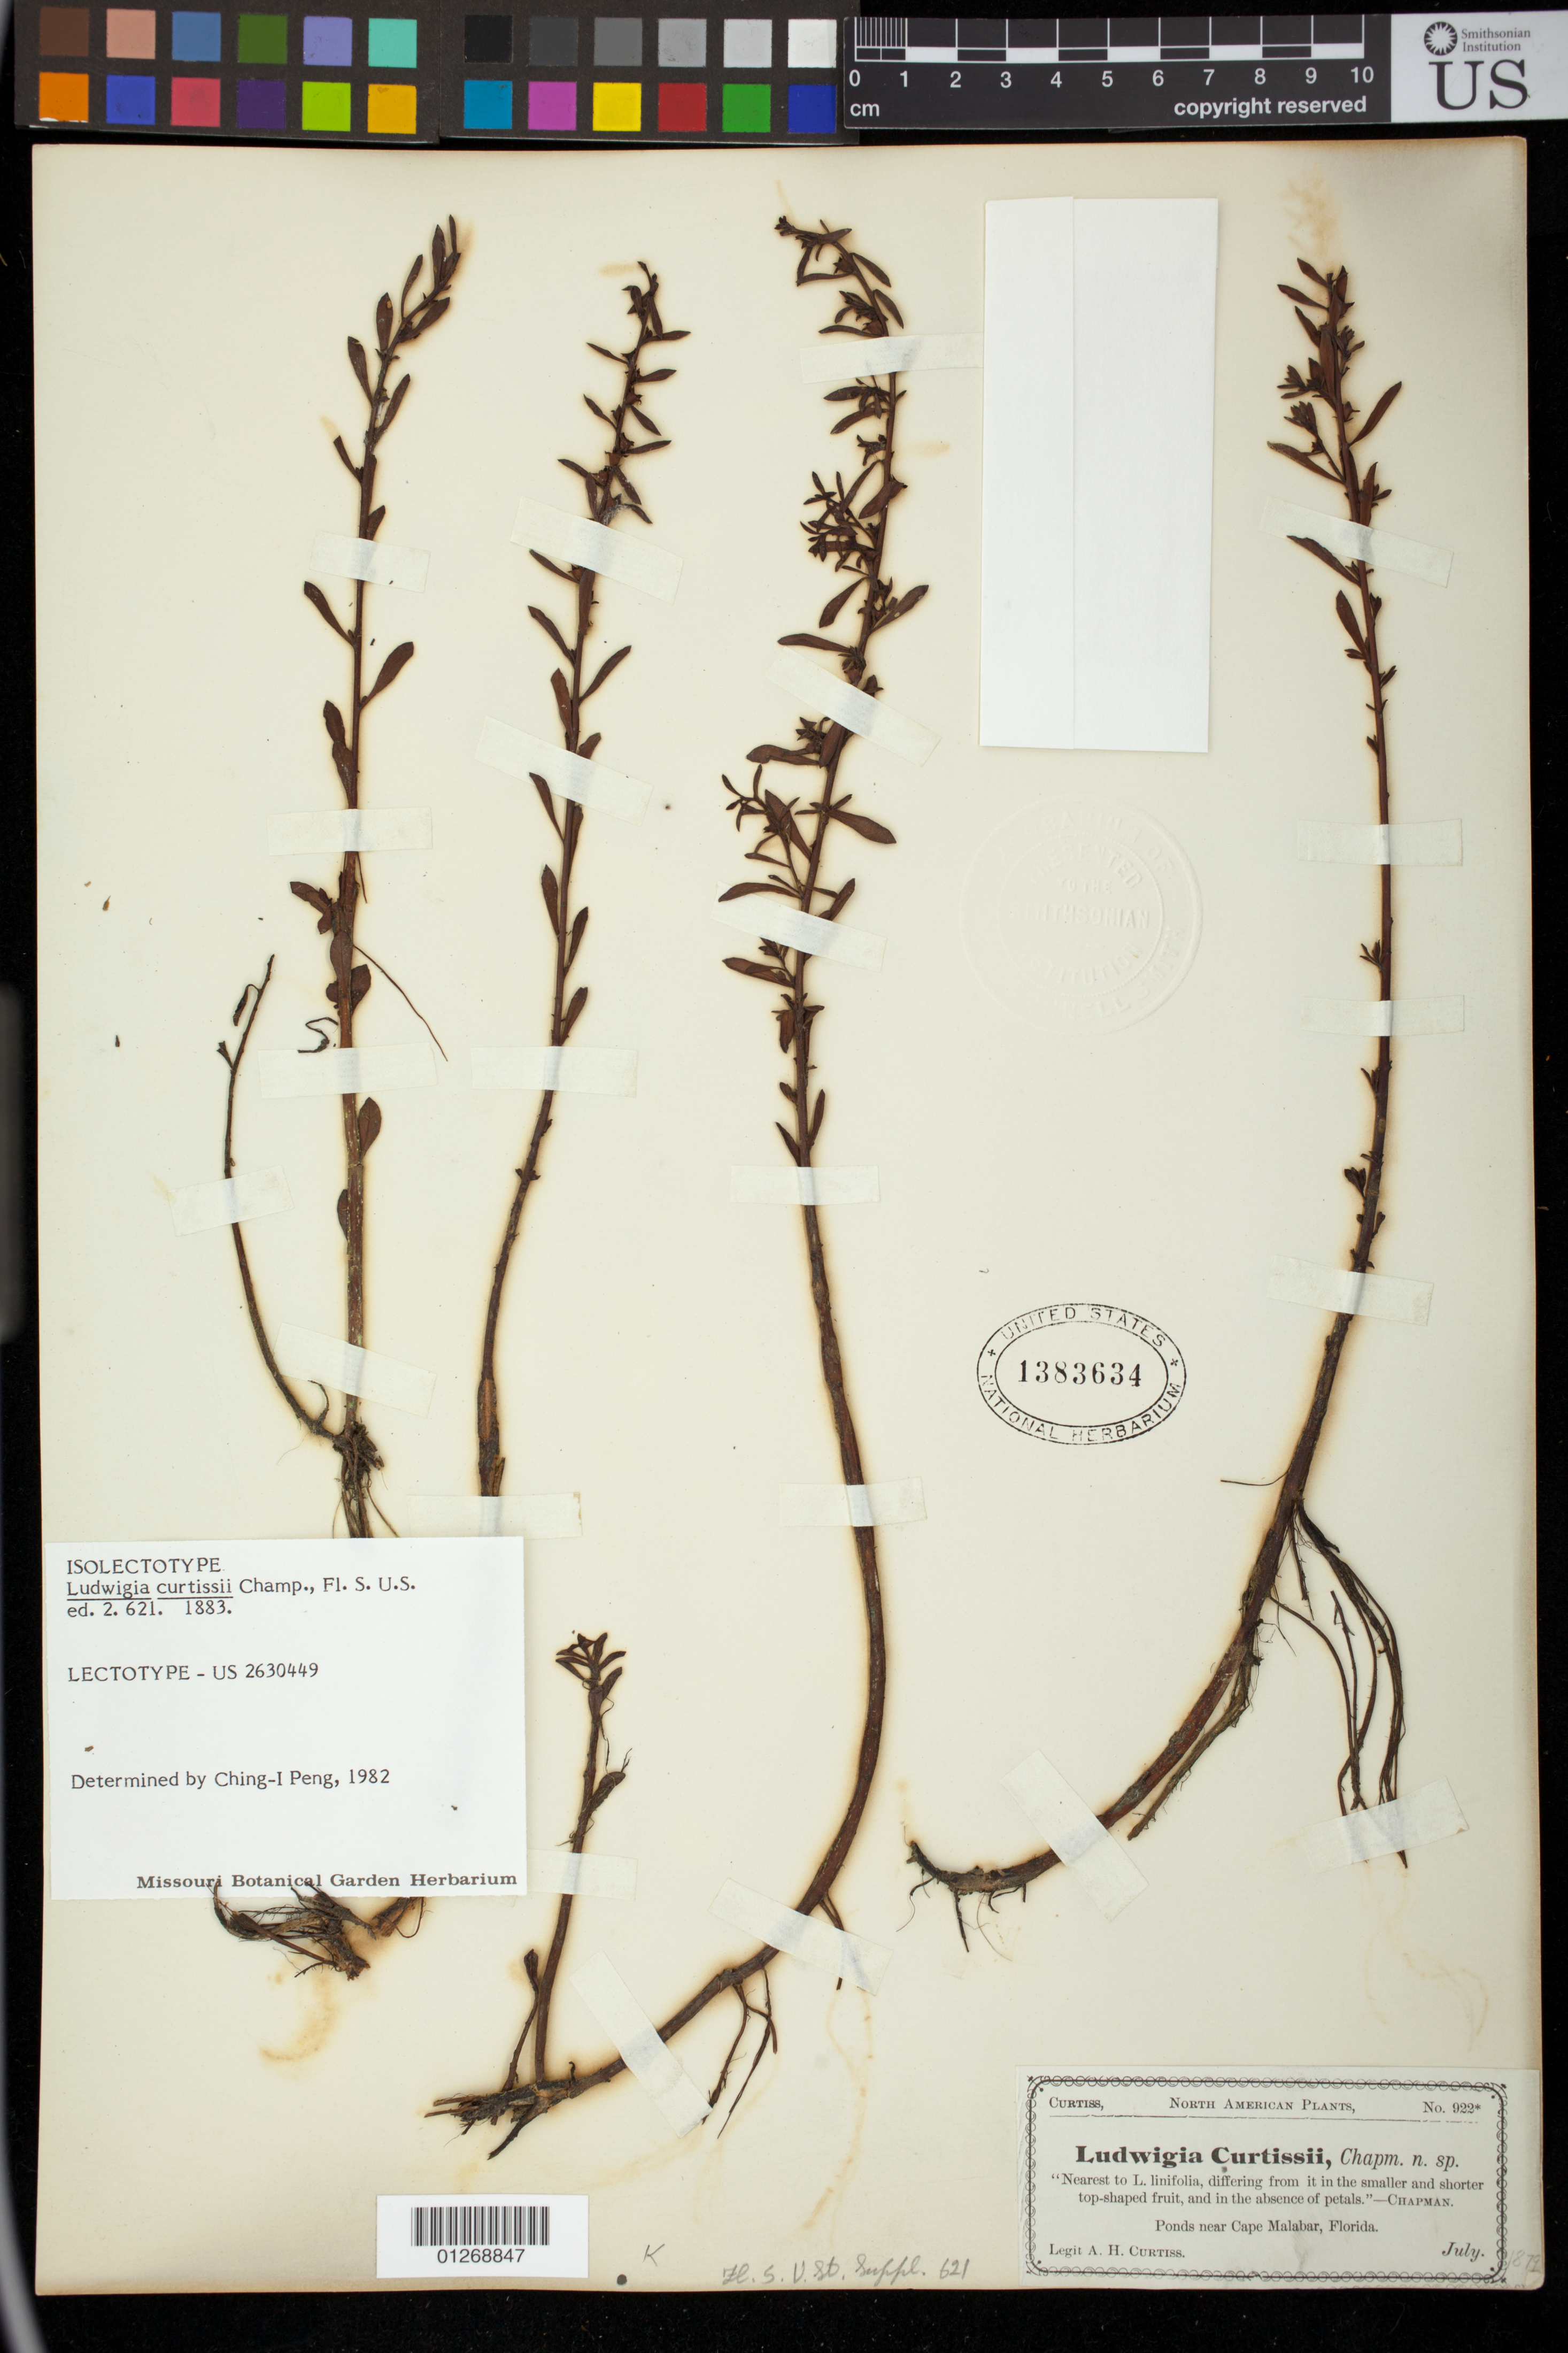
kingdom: Plantae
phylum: Tracheophyta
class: Magnoliopsida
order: Myrtales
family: Onagraceae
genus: Ludwigia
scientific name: Ludwigia curtissii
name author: Chapm.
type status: Isolectotype; Isosyntype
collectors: A. H. Curtiss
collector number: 922 *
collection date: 1879-07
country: United States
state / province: Florida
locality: Ponds near Cape Malabar, Florida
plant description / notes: Protologue, "Shallow ponds, East Florida (Curtiss). July and August." Effective citation by Peng (1989), citing US 2630449 as "holotype" (but annotating as "lectotype").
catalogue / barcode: US 1383634